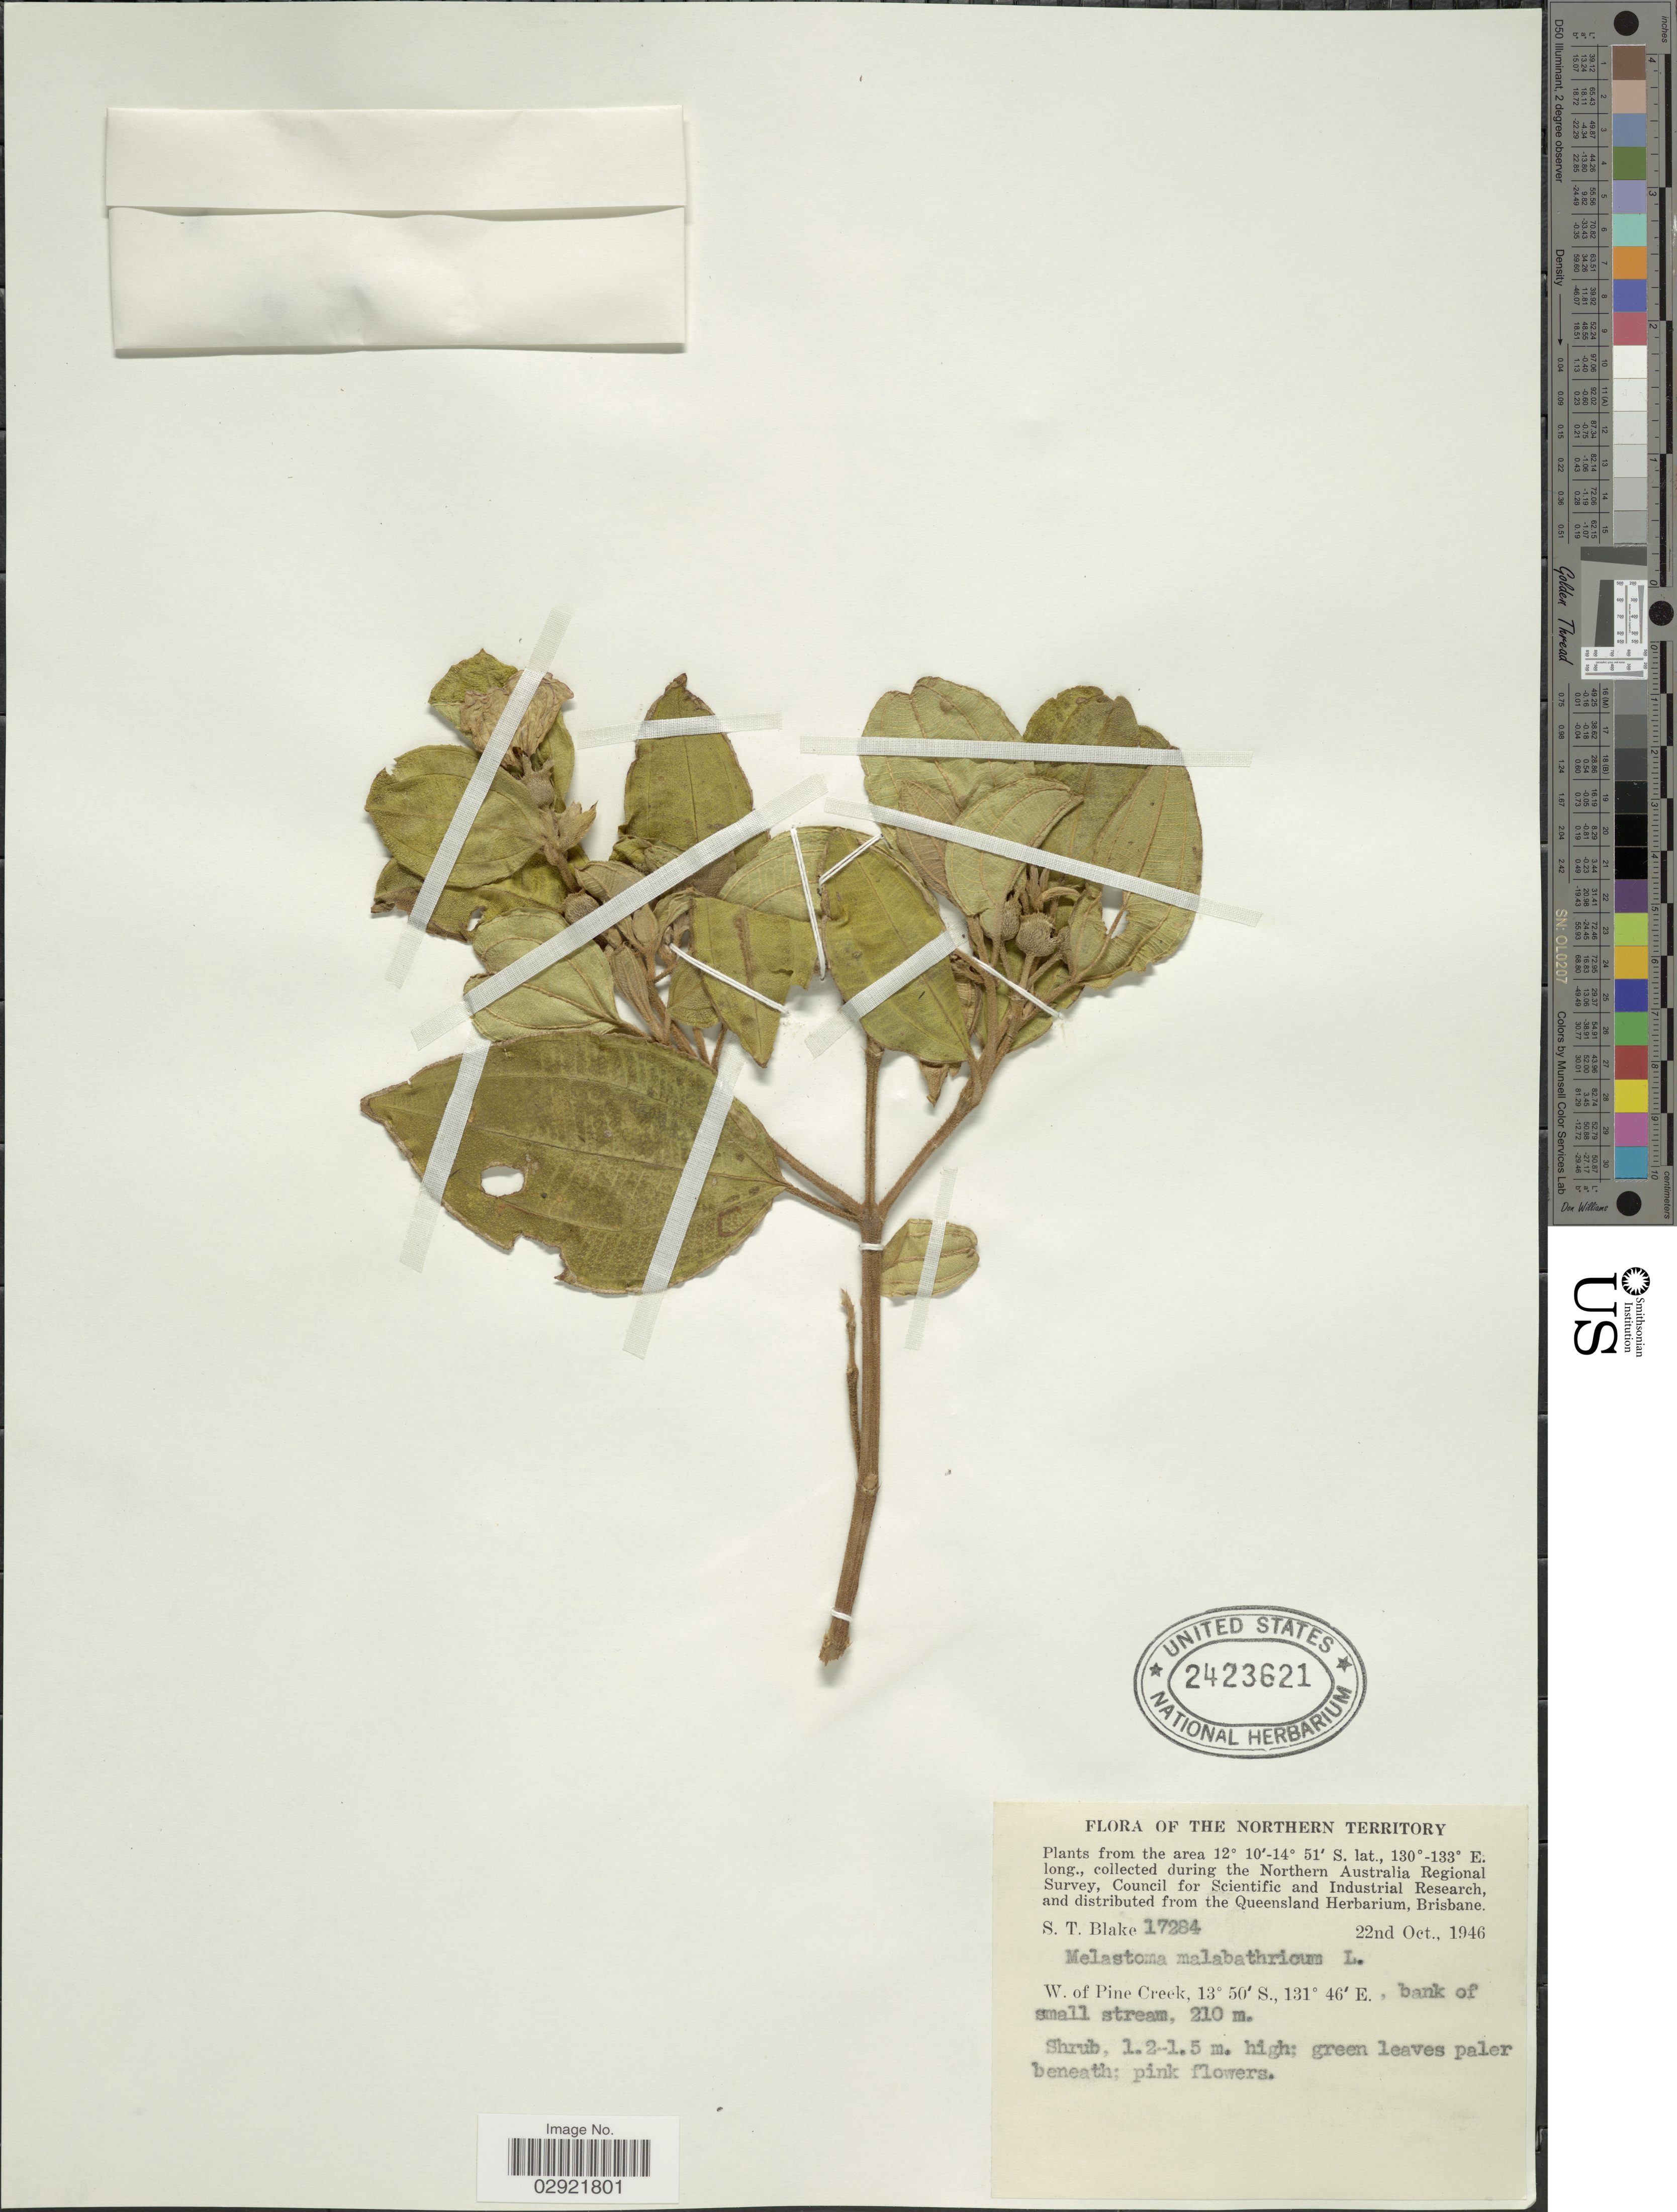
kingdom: Plantae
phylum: Tracheophyta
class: Magnoliopsida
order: Myrtales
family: Melastomataceae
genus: Melastoma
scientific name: Melastoma malabathricum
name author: L.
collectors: S. T. Blake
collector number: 17284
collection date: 1946-10-22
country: Australia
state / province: Northern Territory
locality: W. of Pine Creek.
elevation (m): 210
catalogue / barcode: US 2423621